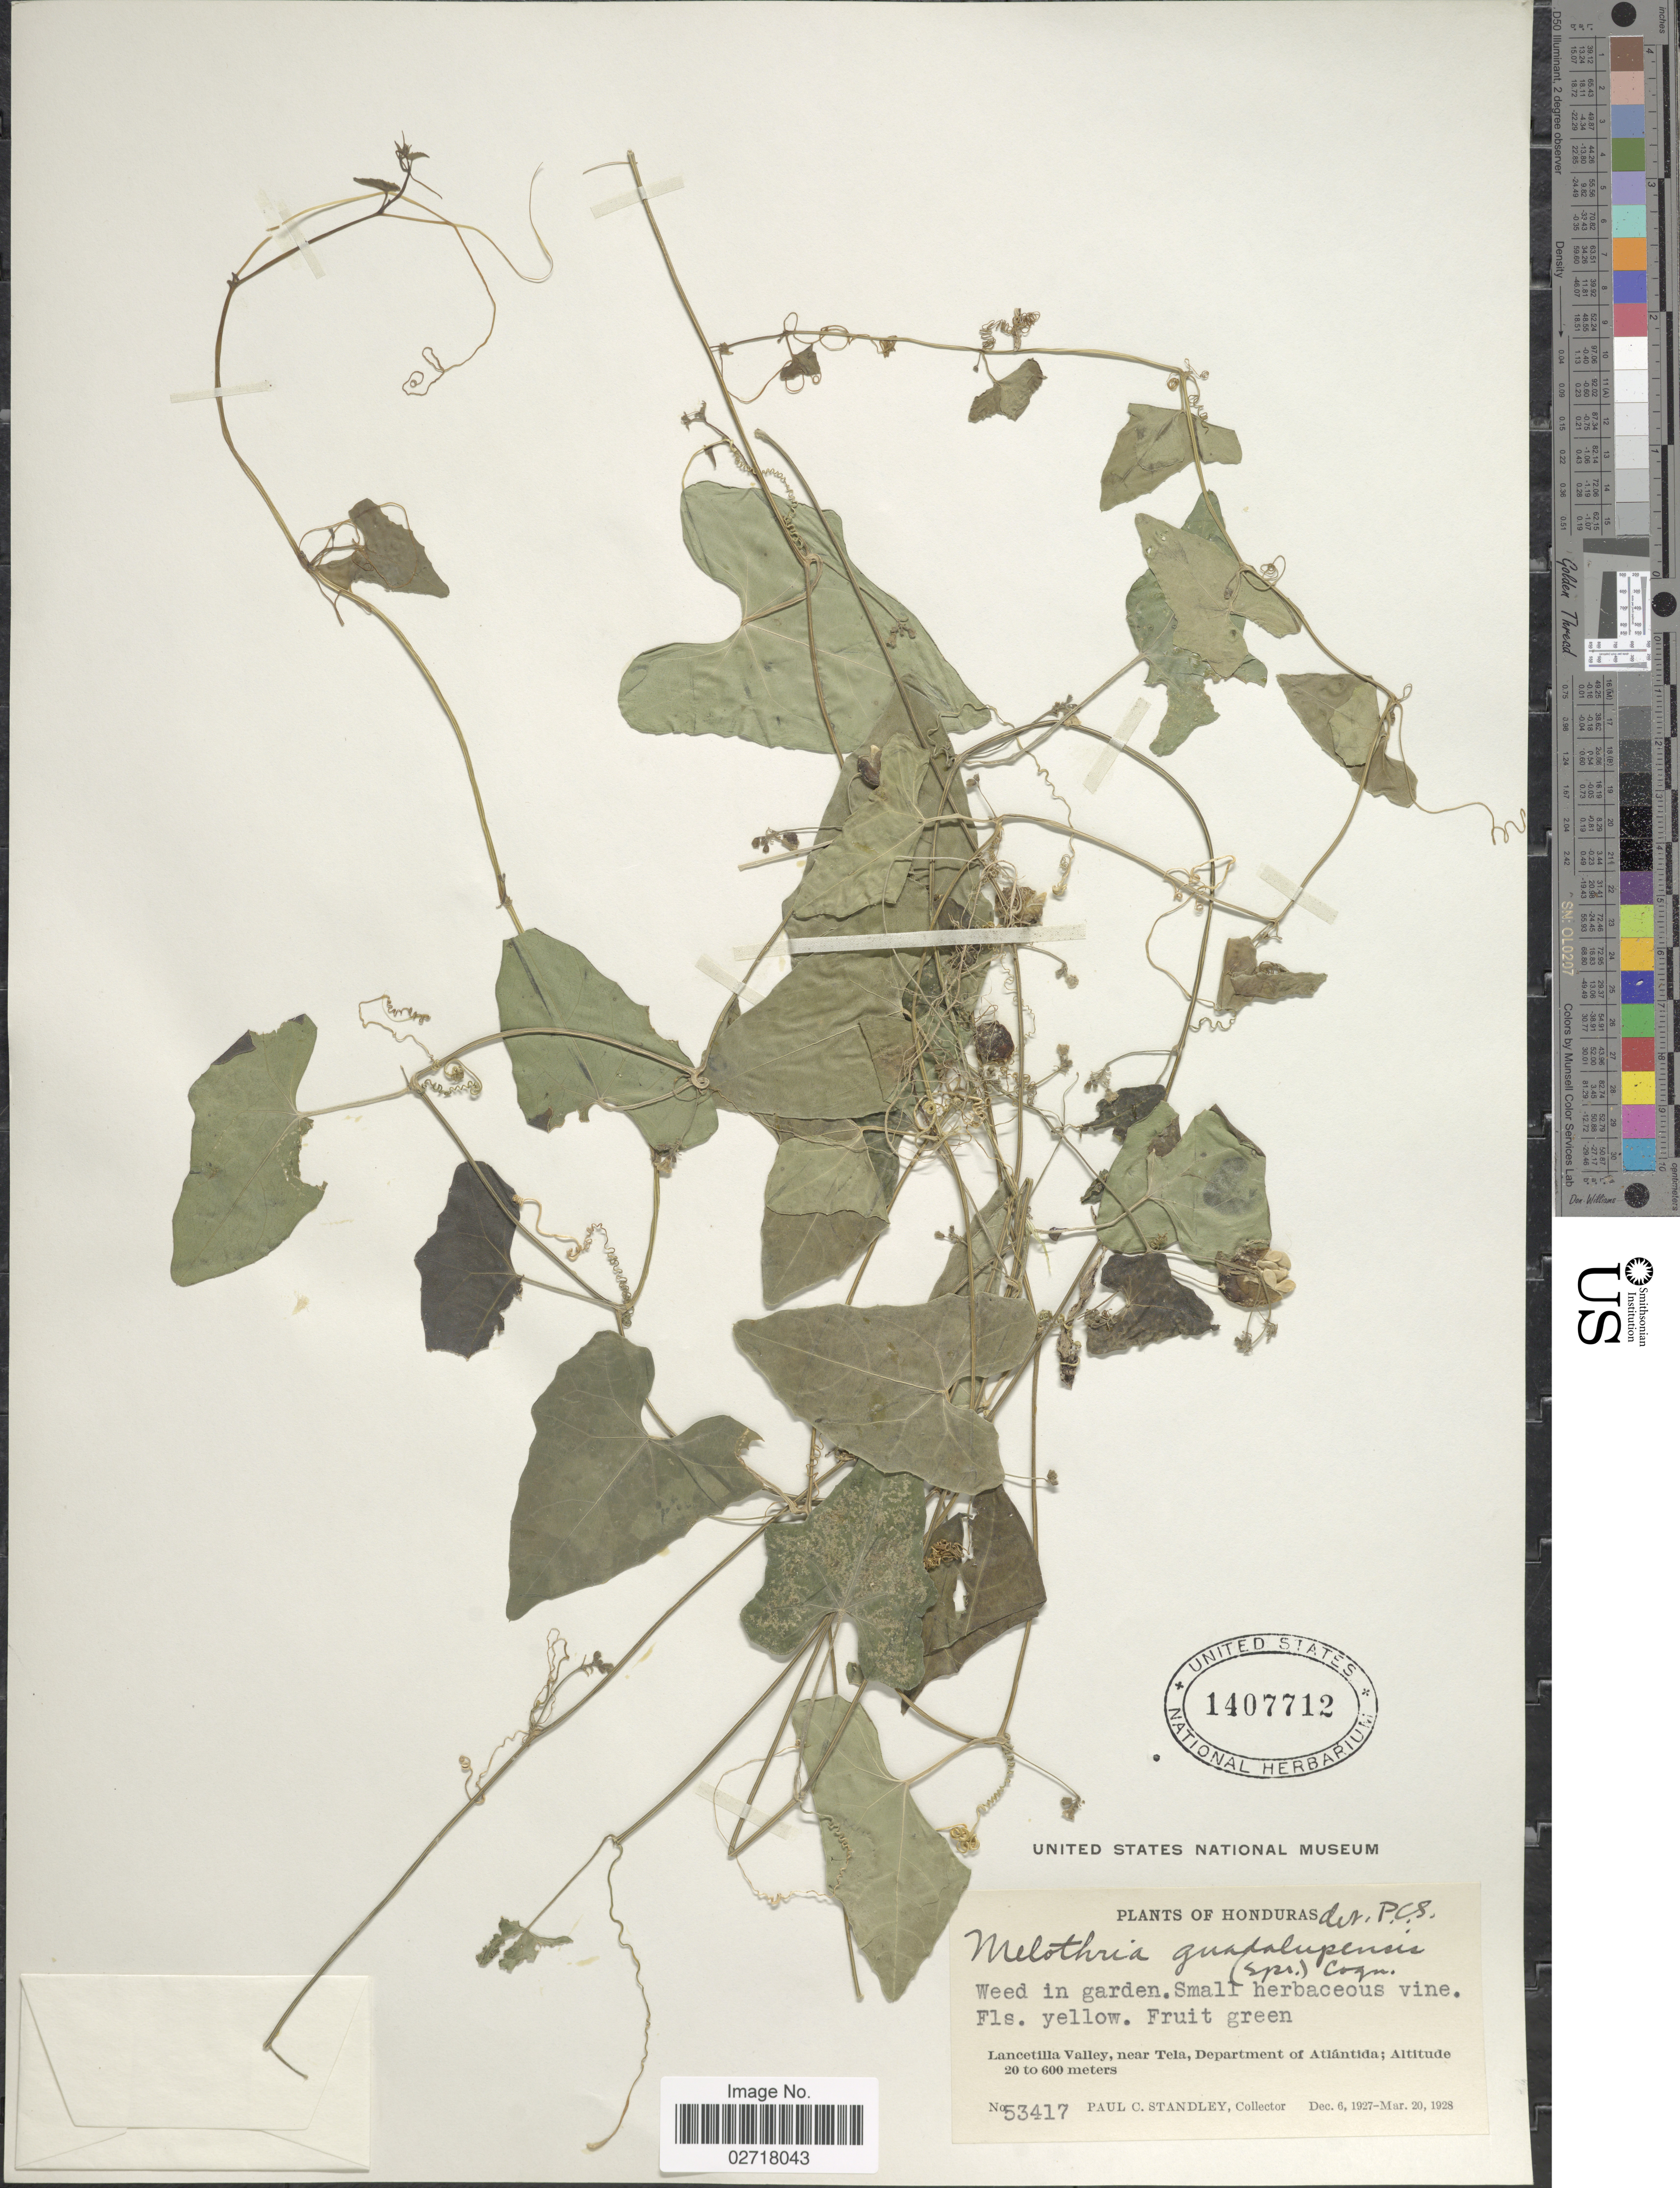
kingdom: Plantae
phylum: Tracheophyta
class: Magnoliopsida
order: Cucurbitales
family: Cucurbitaceae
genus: Melothria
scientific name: Melothria pendula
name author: L.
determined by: U.S. National Herbarium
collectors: P. C. Standley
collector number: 53417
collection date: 1927-12-06/1928-03-20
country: Honduras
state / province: Atlántida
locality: Lancetilla Valley, near Tela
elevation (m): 20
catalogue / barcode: US 1407712